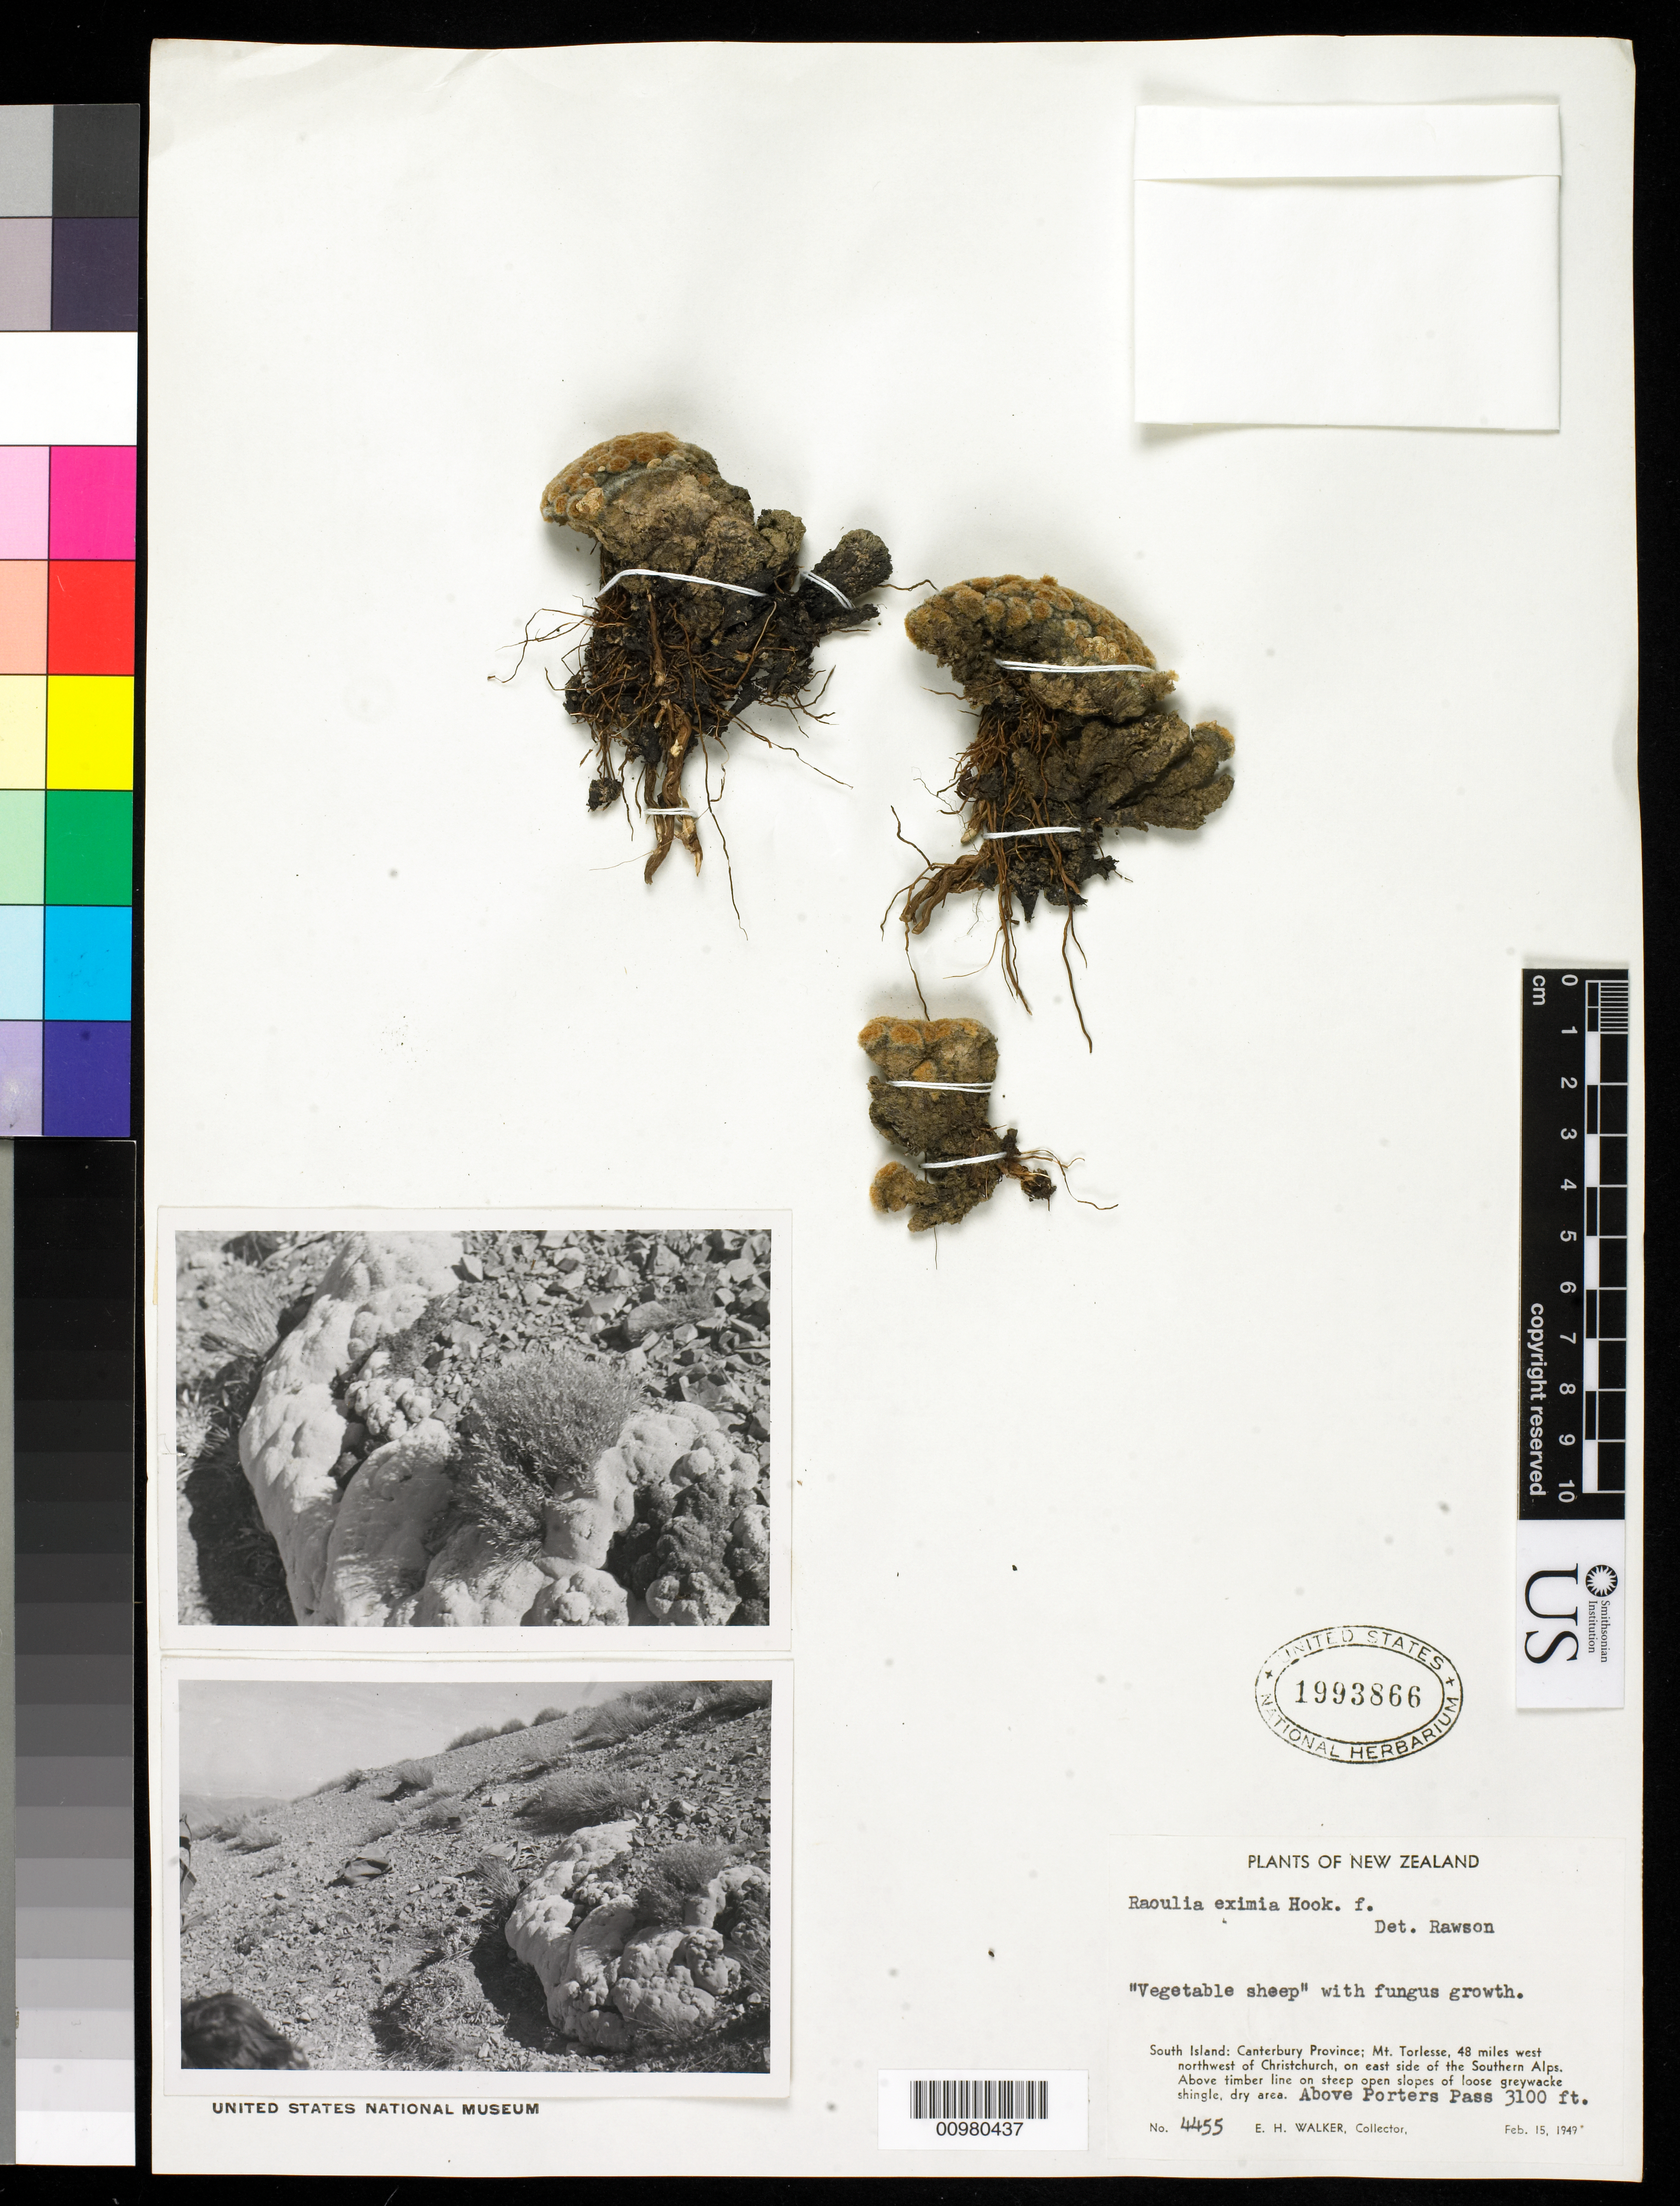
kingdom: Plantae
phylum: Tracheophyta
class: Magnoliopsida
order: Asterales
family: Asteraceae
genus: Raoulia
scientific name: Raoulia eximia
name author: (Hook.)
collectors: E. H. Walker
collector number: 4455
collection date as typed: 15 Feb 1949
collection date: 1949-02-15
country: New Zealand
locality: Southwest Island: Canterbury Province; Mt. Torlesse, 48 miles W NW of Christchurch, E side of Southern Alps. Above timber line on steep open slopes of loose greywacke shingle, dry area. Above Porters Pass.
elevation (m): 945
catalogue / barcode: US 1993866